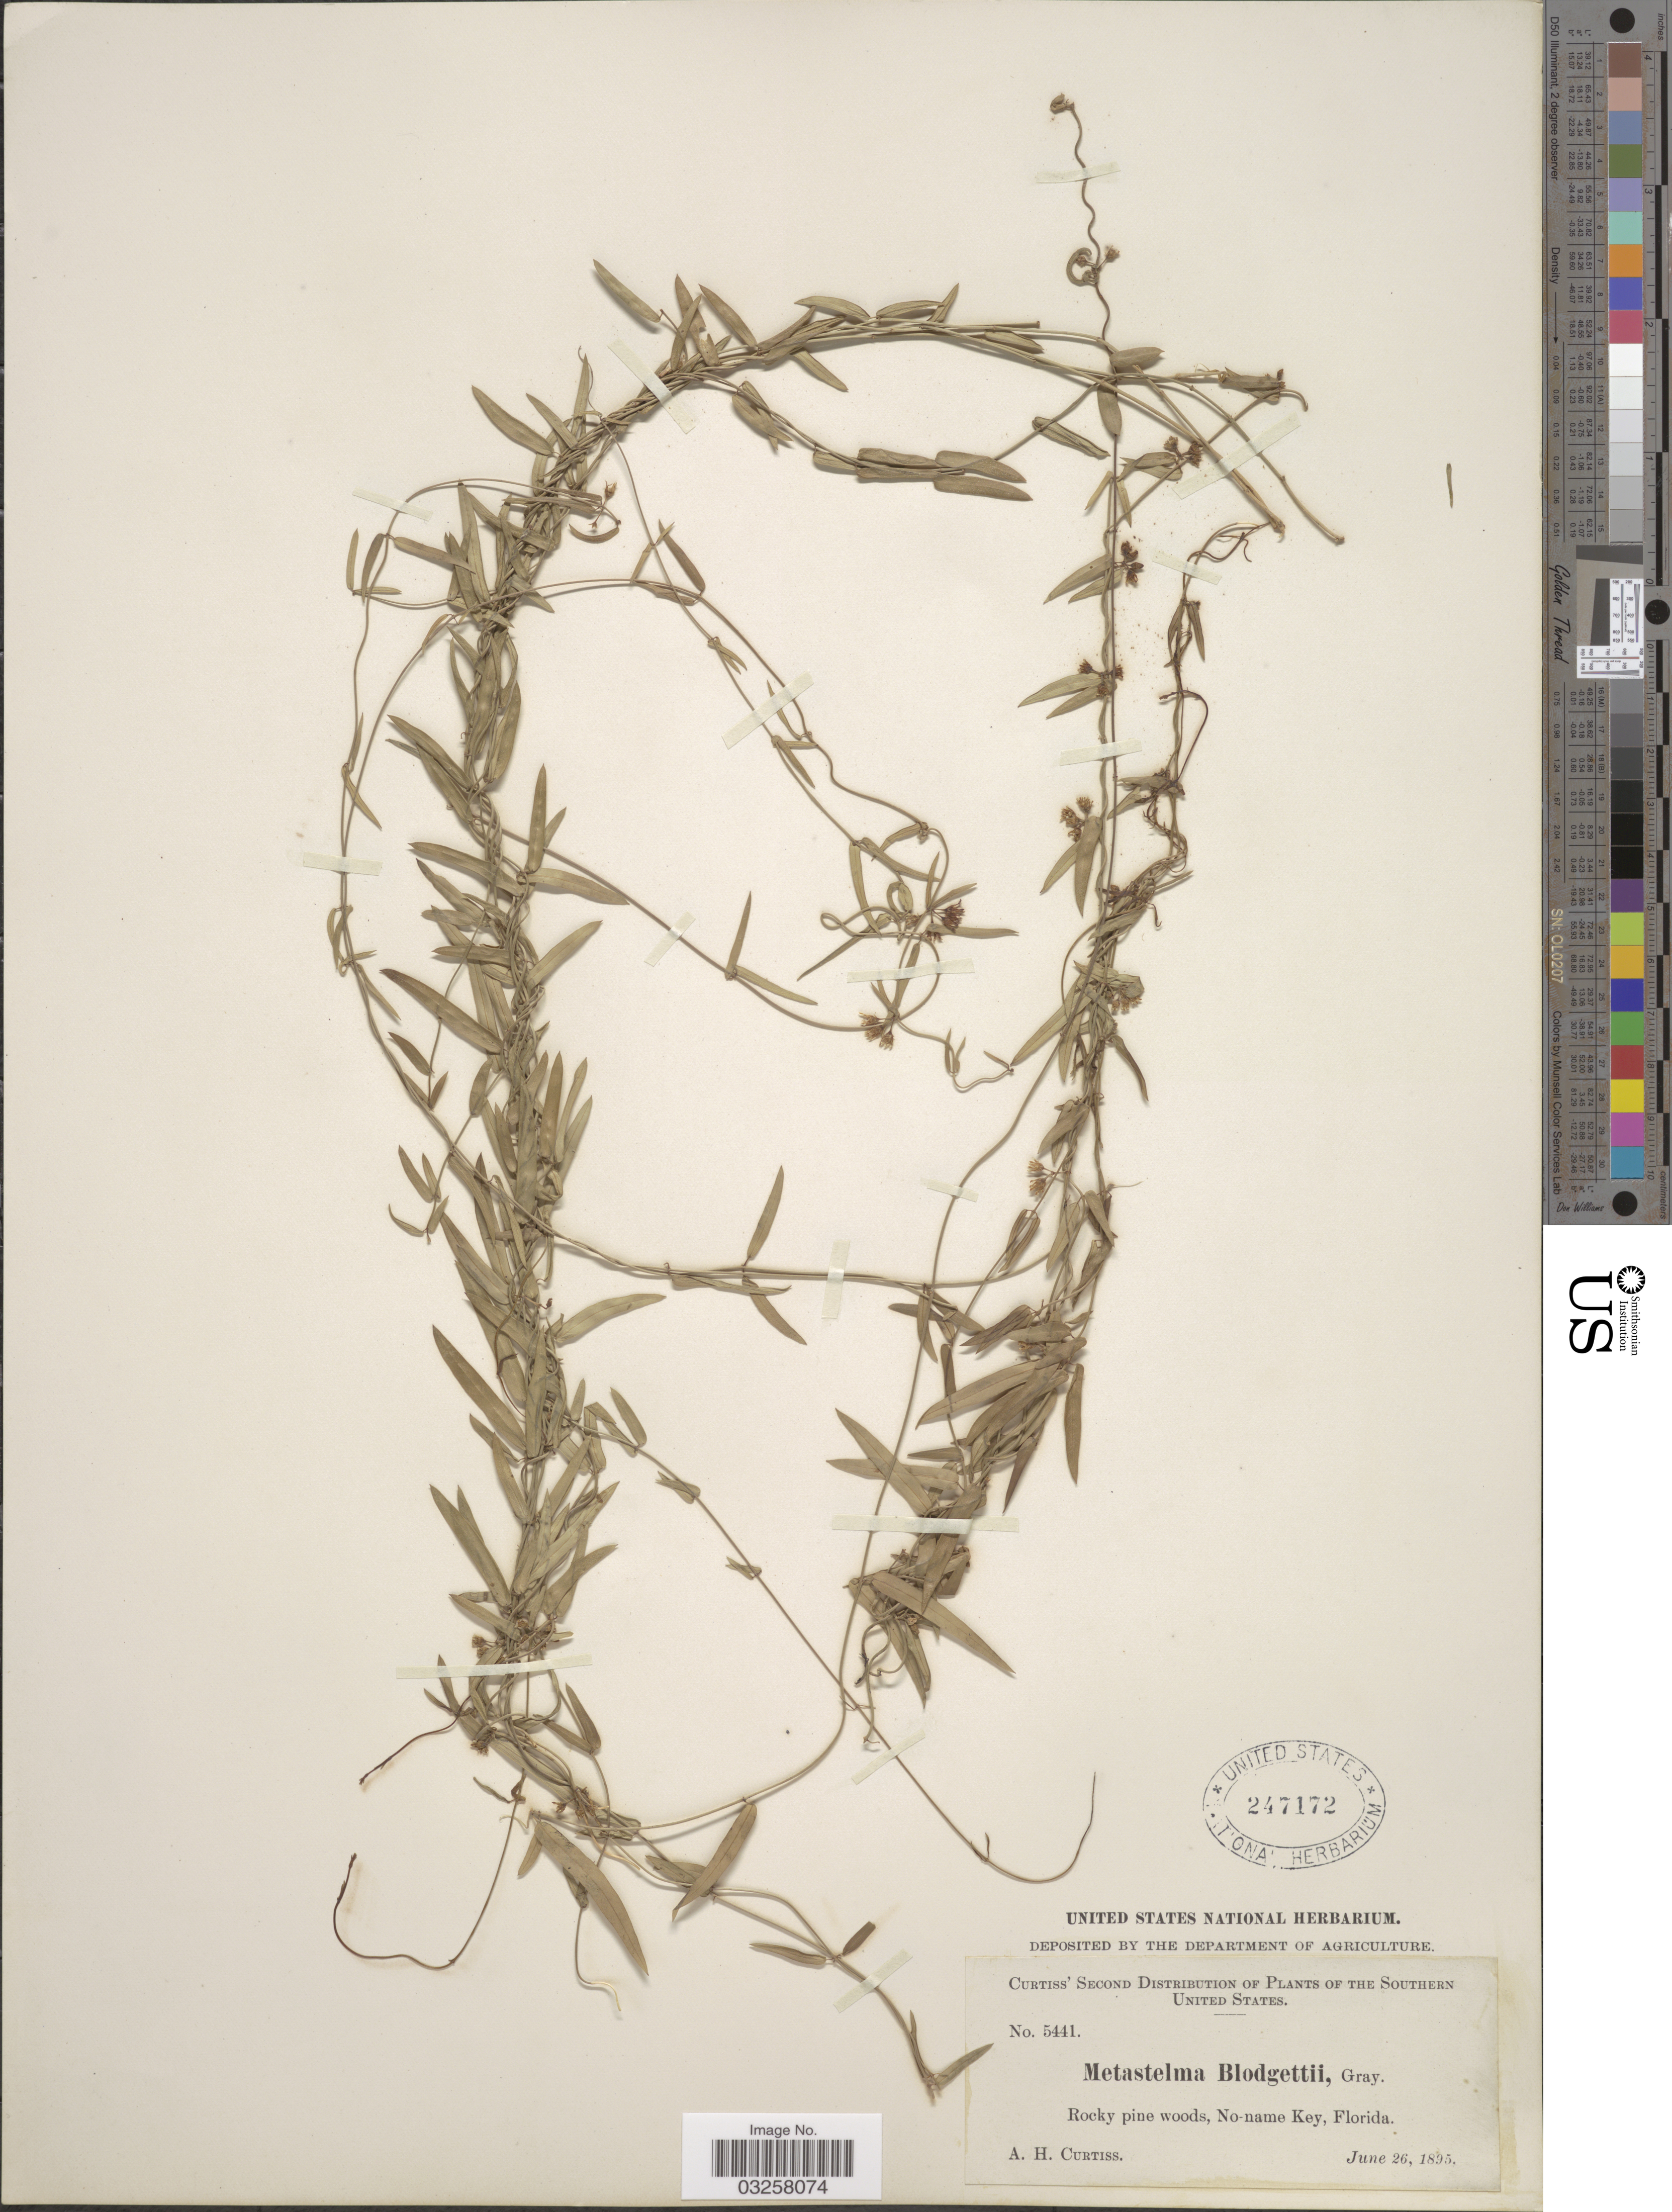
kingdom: Plantae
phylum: Tracheophyta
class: Magnoliopsida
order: Gentianales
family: Apocynaceae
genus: Metastelma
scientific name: Metastelma blodgettii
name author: A. Gray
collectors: A. H. Curtiss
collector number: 5441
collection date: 1895-06-26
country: United States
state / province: Florida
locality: Southern United States. No-name Key.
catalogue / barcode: US 247172